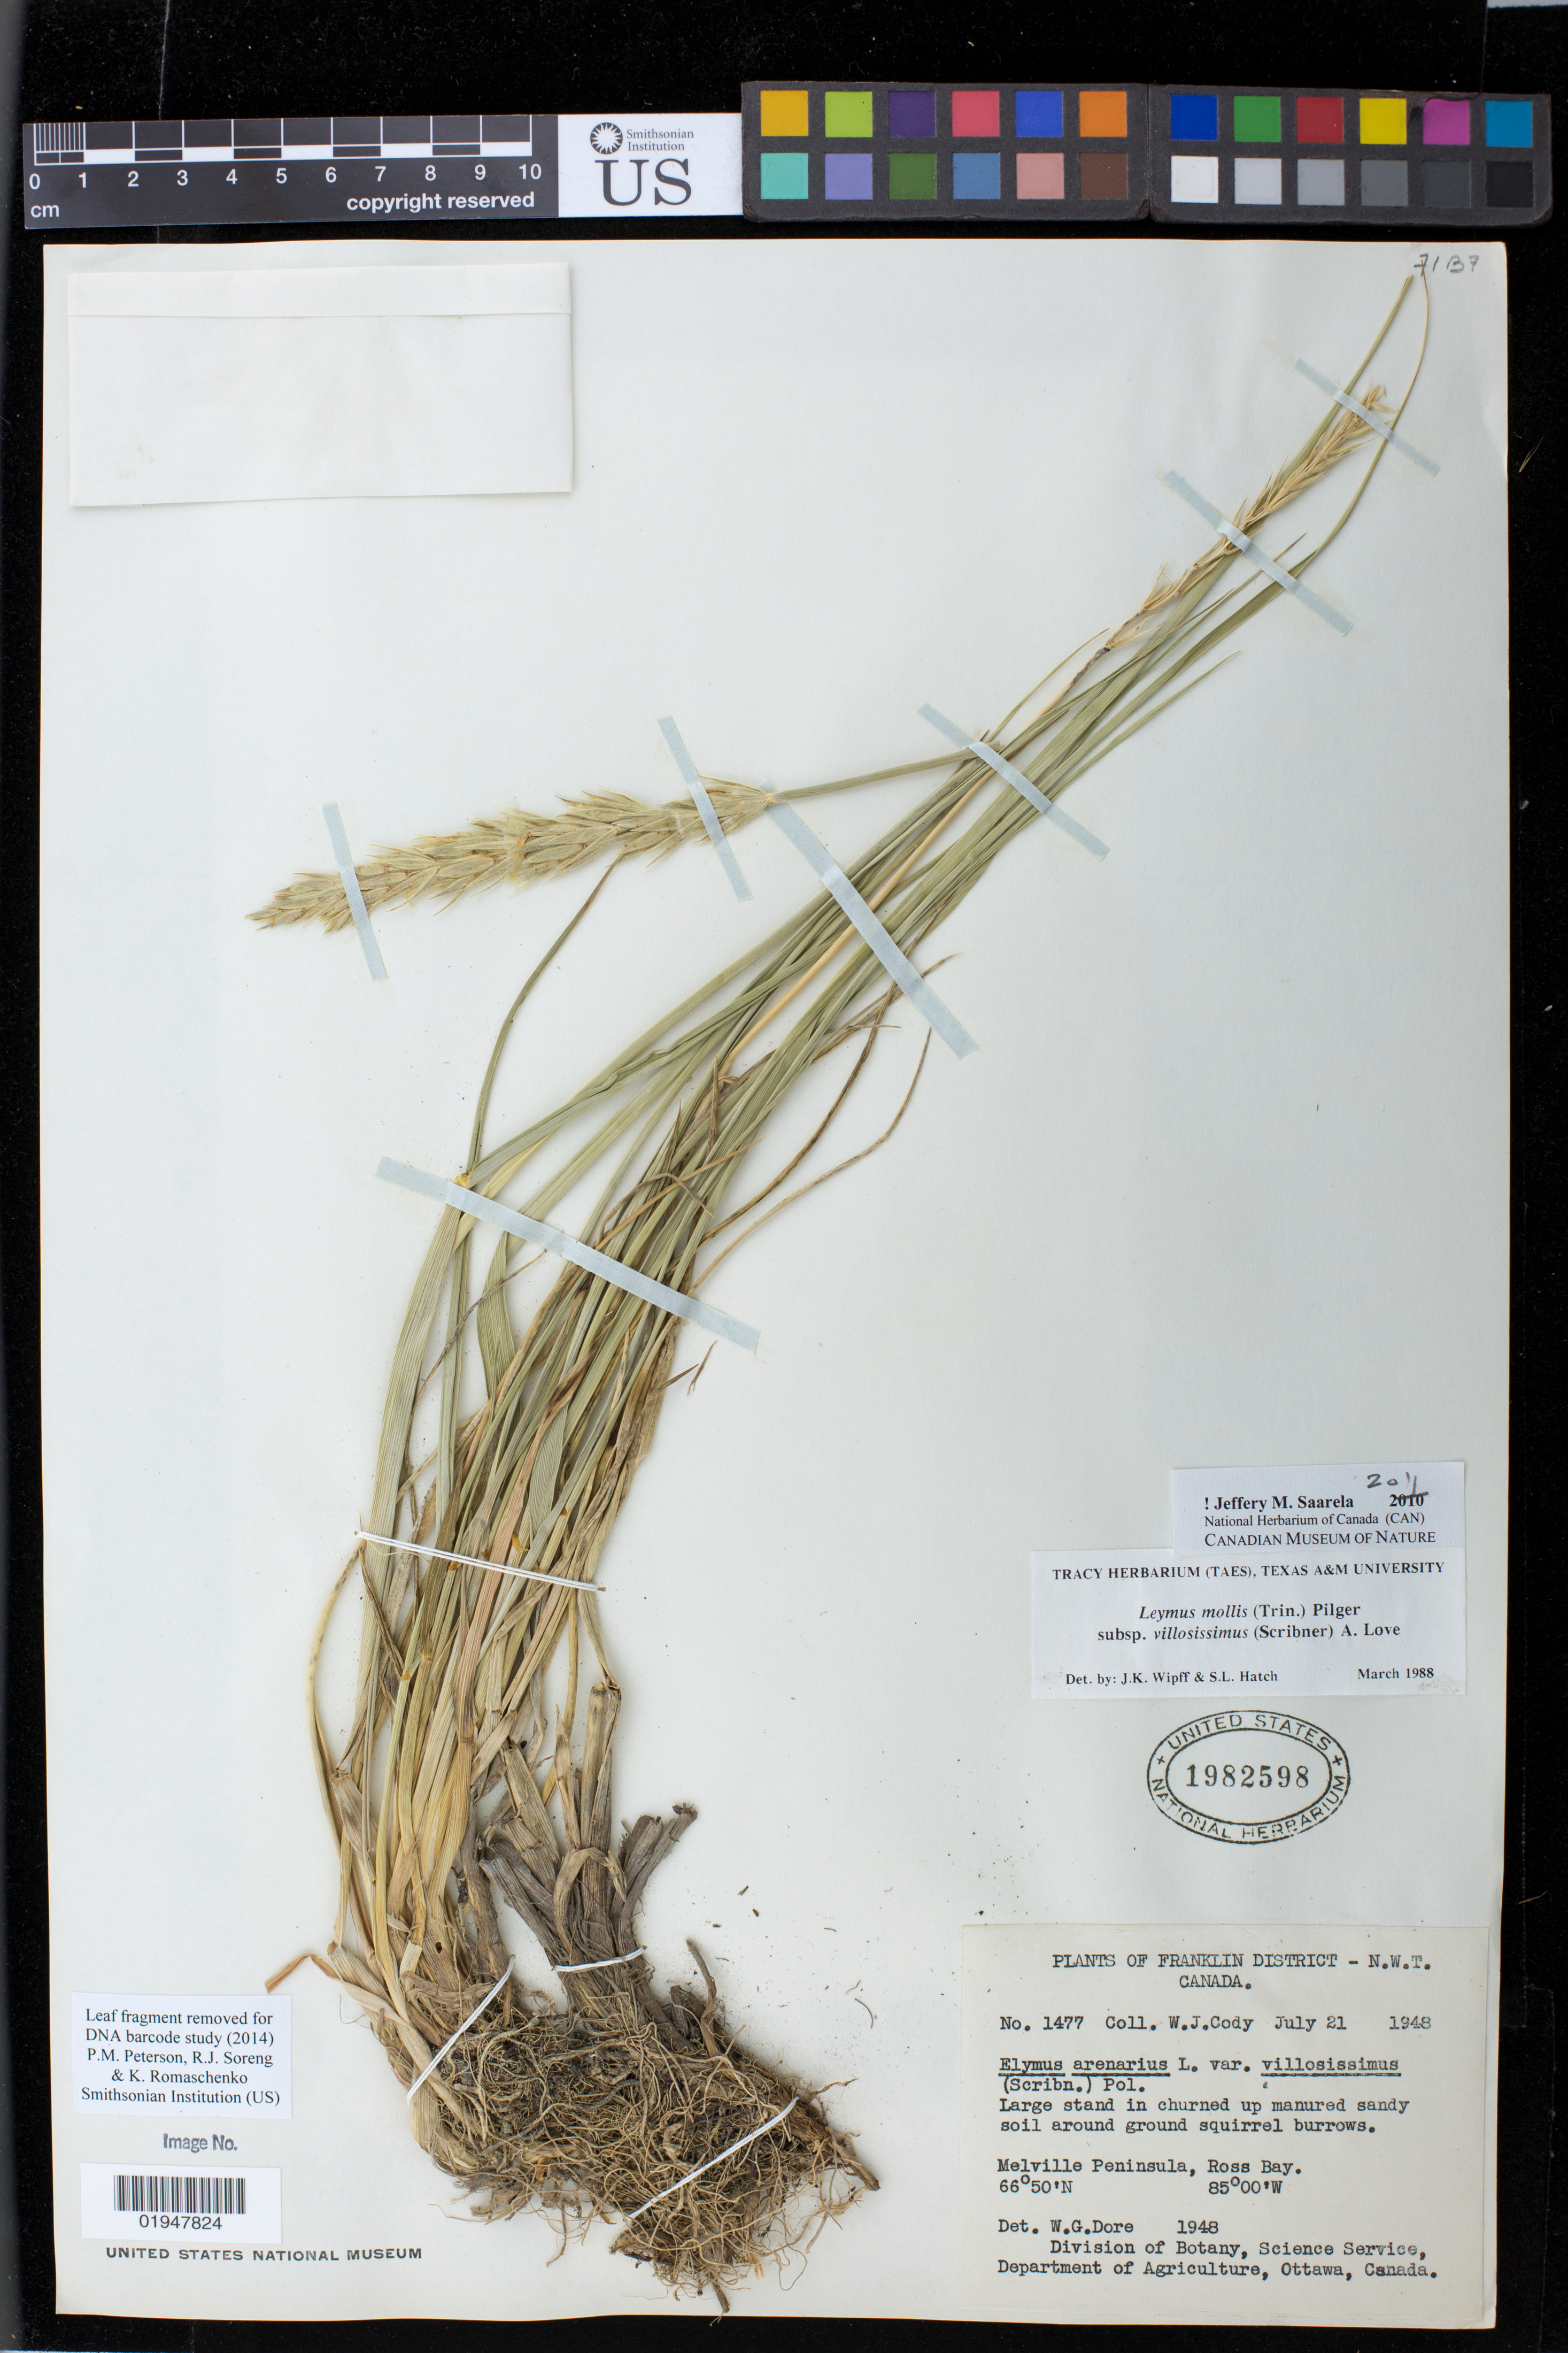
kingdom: Plantae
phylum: Tracheophyta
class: Liliopsida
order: Poales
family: Poaceae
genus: Leymus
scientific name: Leymus mollis subsp. mollis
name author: (Trin.) Pilg.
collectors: W. Cody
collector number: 1477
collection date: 1948-07-21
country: Canada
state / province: Nunavut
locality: Melville Peninsula, Ross Bay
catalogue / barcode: US 1982598